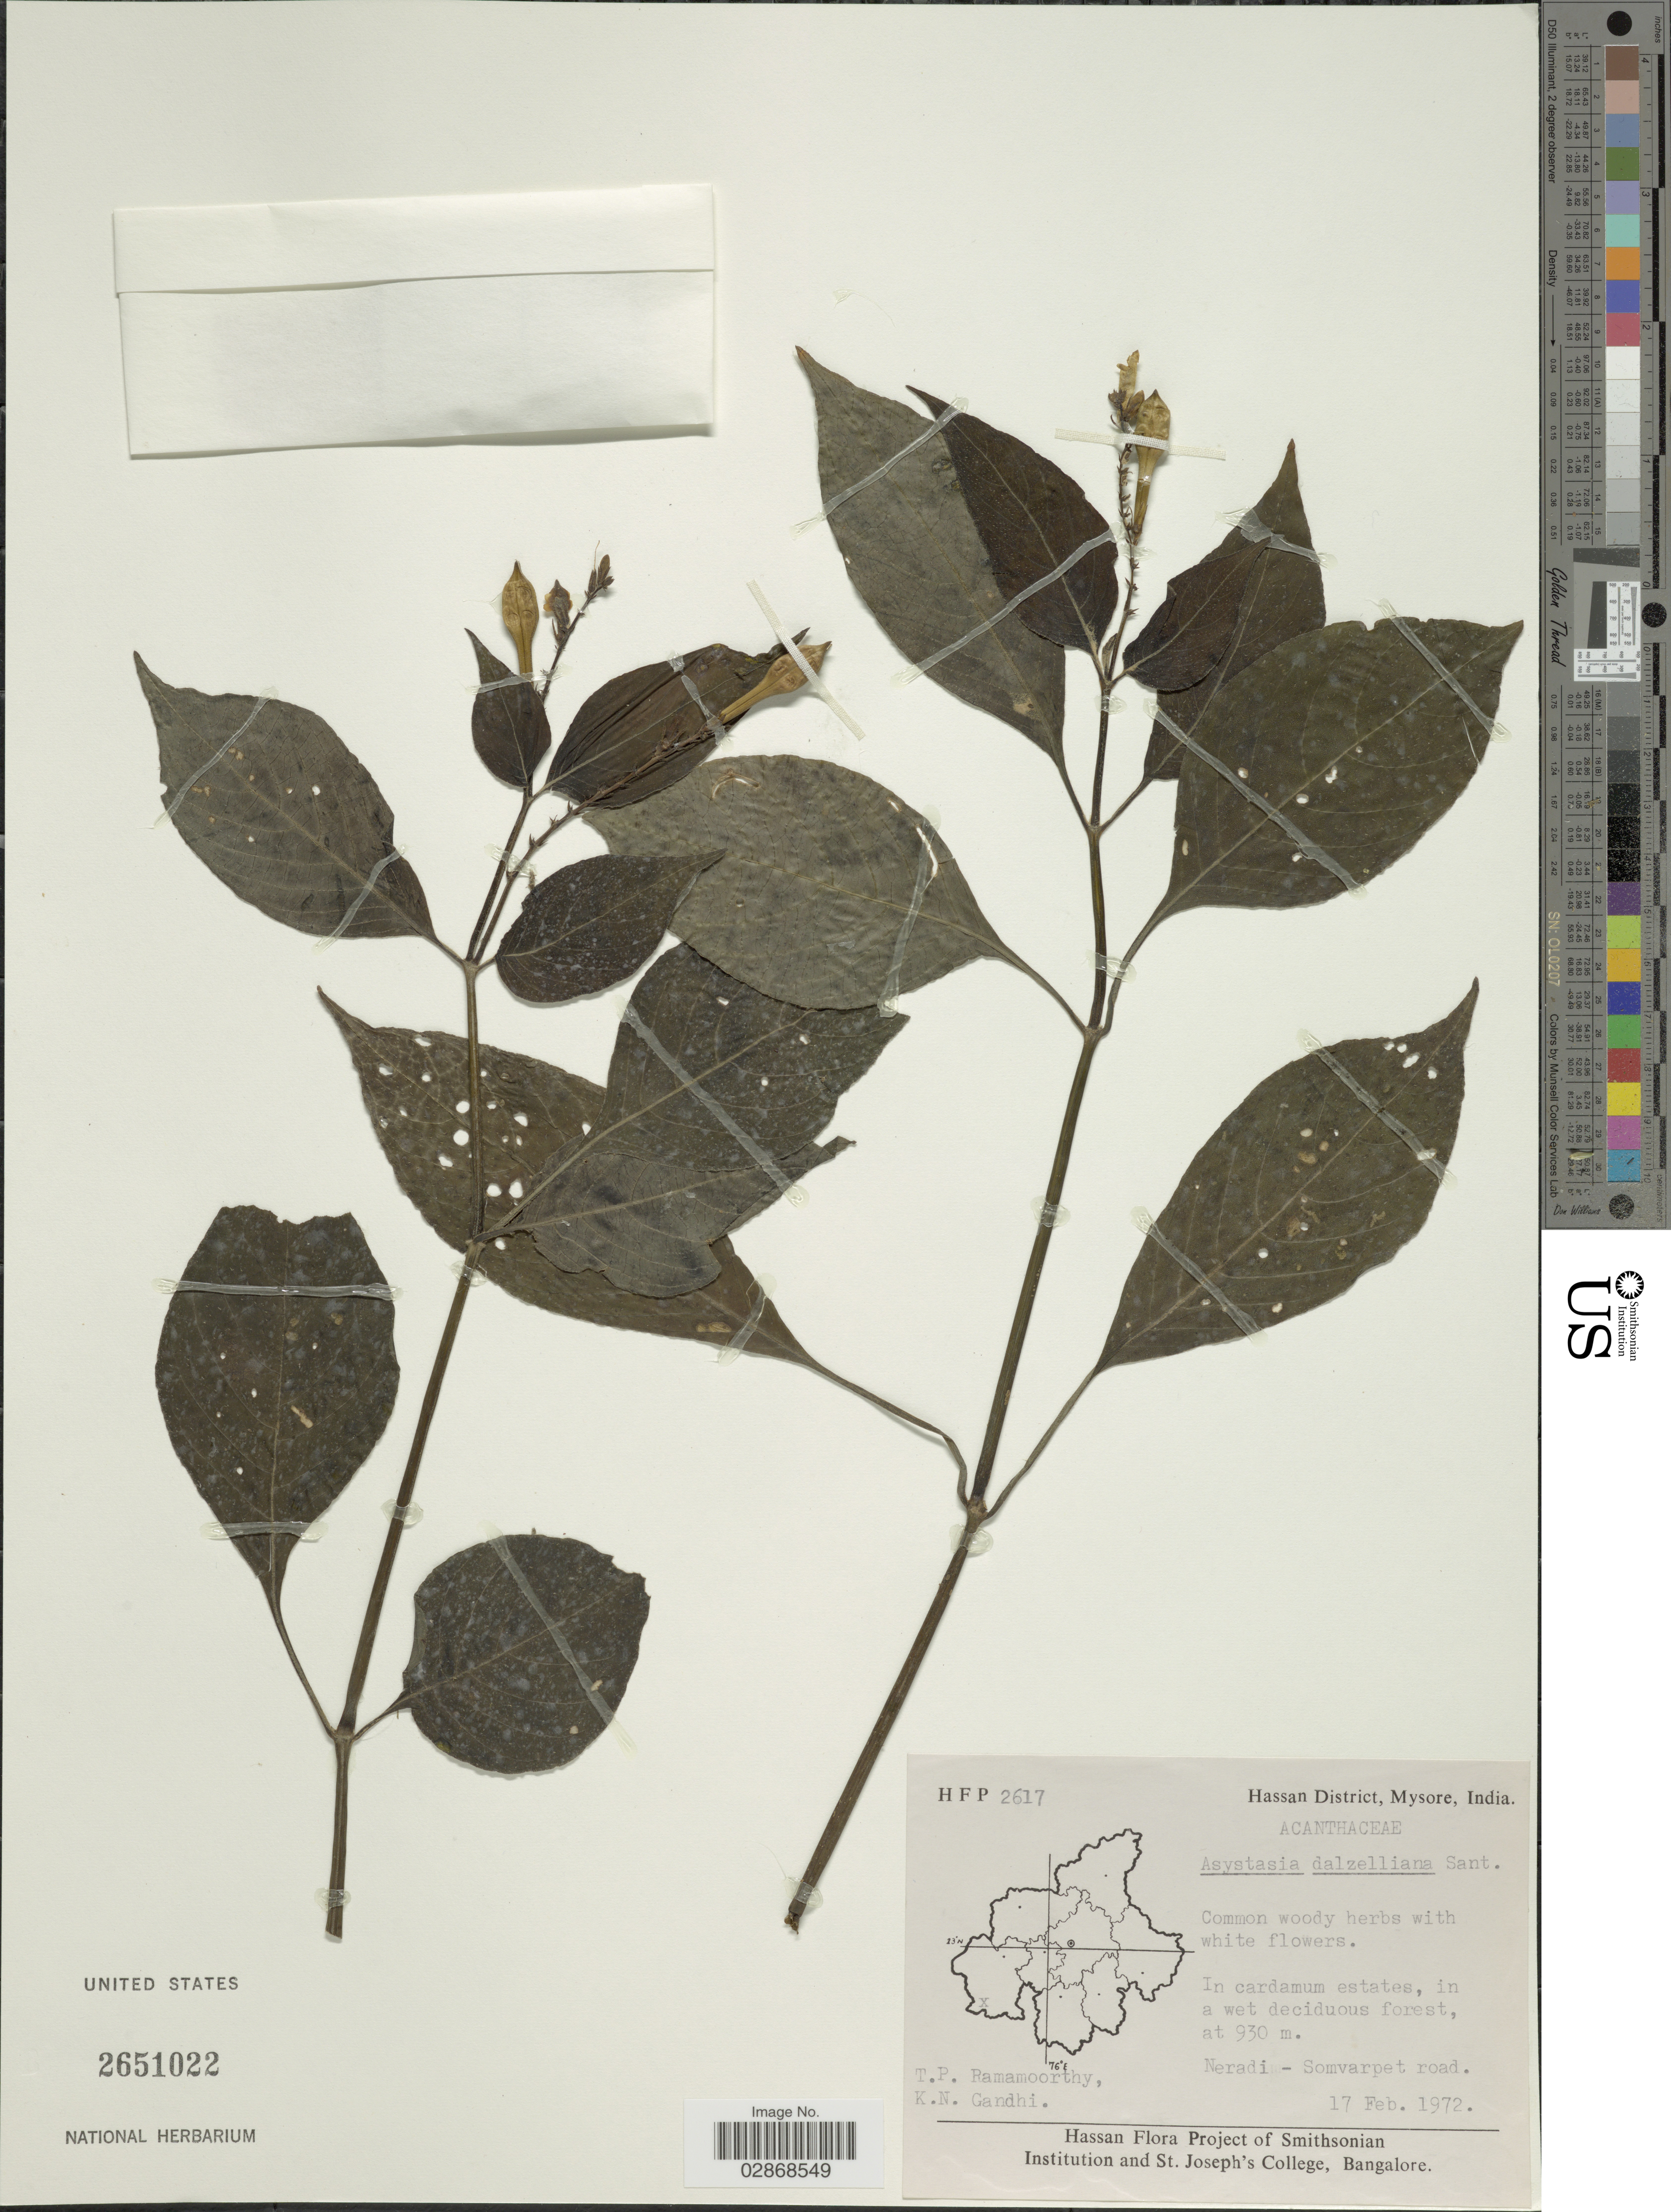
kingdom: Plantae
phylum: Tracheophyta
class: Magnoliopsida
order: Lamiales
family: Acanthaceae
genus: Asystasia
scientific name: Asystasia dalzelliana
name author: Santapau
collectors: T. P. Ramamoorthy & K. N. Gandhi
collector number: HFP2617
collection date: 1972-02-17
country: India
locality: Hassan District, Mysore. Neradi - Somvarpet road.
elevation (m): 930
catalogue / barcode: US 2651022